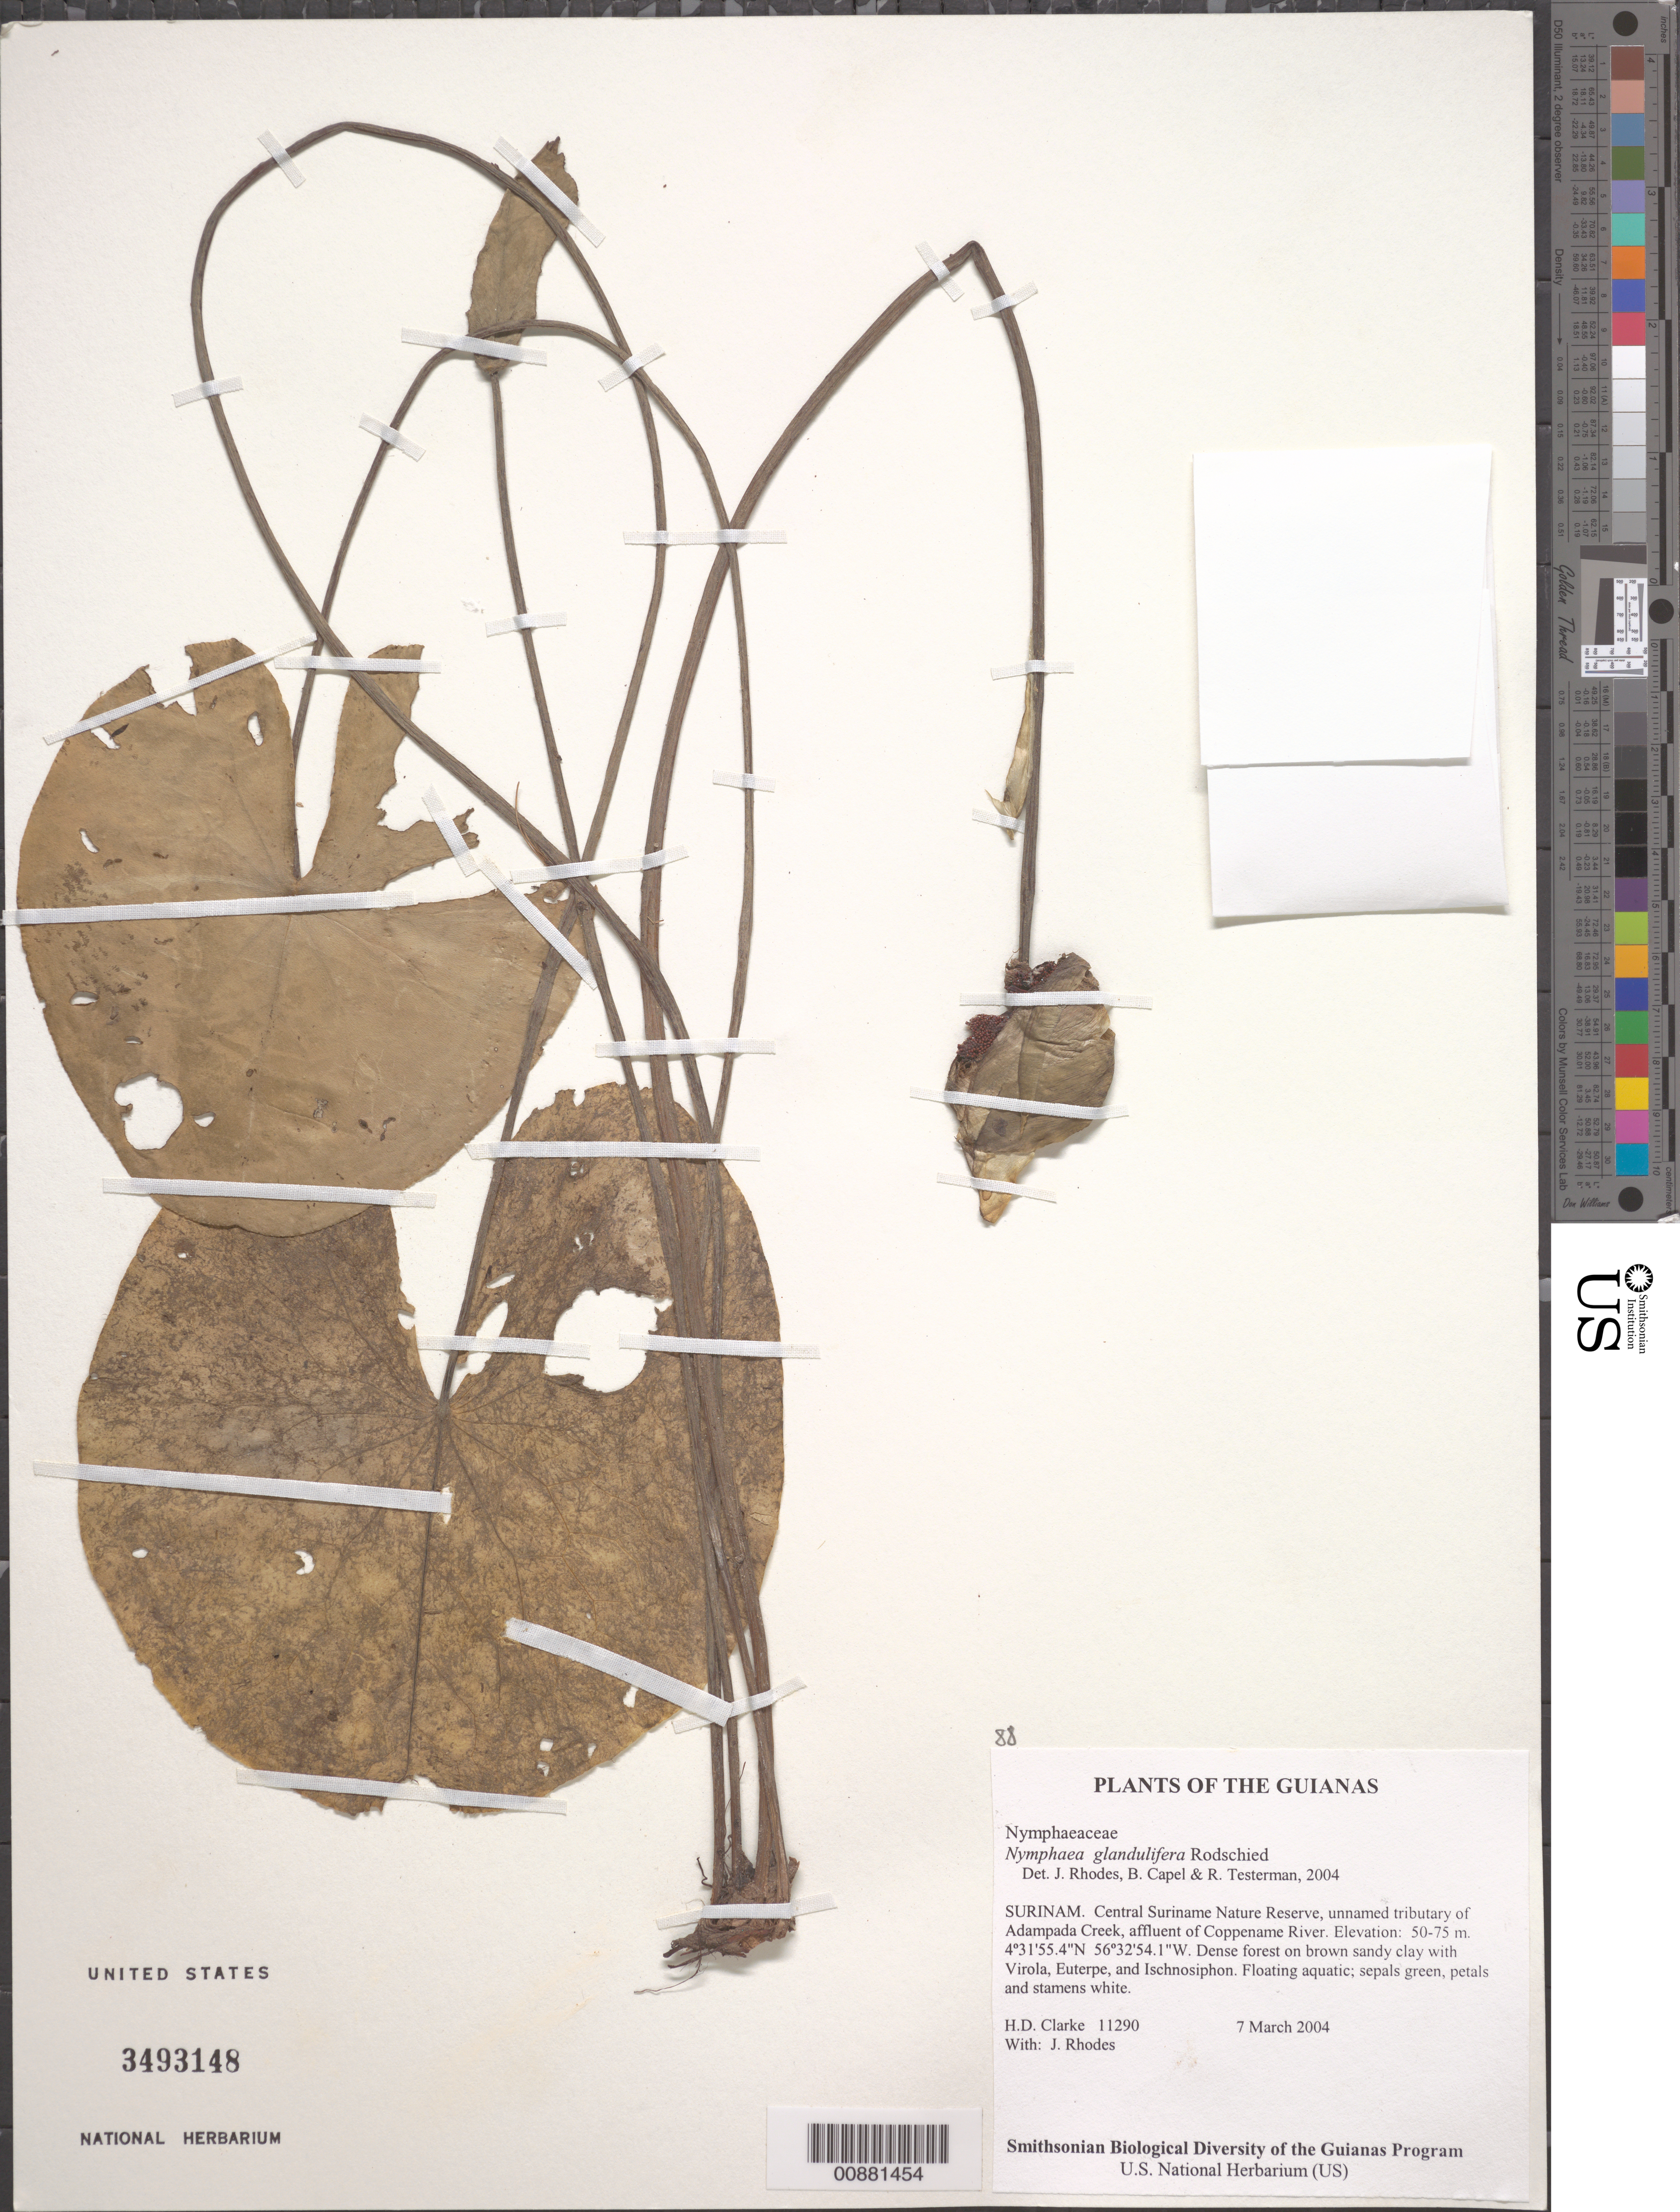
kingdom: Plantae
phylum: Tracheophyta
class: Magnoliopsida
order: Nymphaeales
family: Nymphaeaceae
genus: Nymphaea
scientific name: Nymphaea glandulifera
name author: Rodschied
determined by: Rhodes, J.; Capel, B.; Testerman, R.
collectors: H. D. Clarke & J. Rhodes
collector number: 11290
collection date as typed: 7 March 2004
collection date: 2004-03-07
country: Suriname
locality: Central Suriname Nature Reserve, unnamed tributary of Adampada Creek, affluent of Coppename River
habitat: Dense forest on brown sandy clay with Virola, Euterpe, and Ischnosiphon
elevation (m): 50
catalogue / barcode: US 3493148